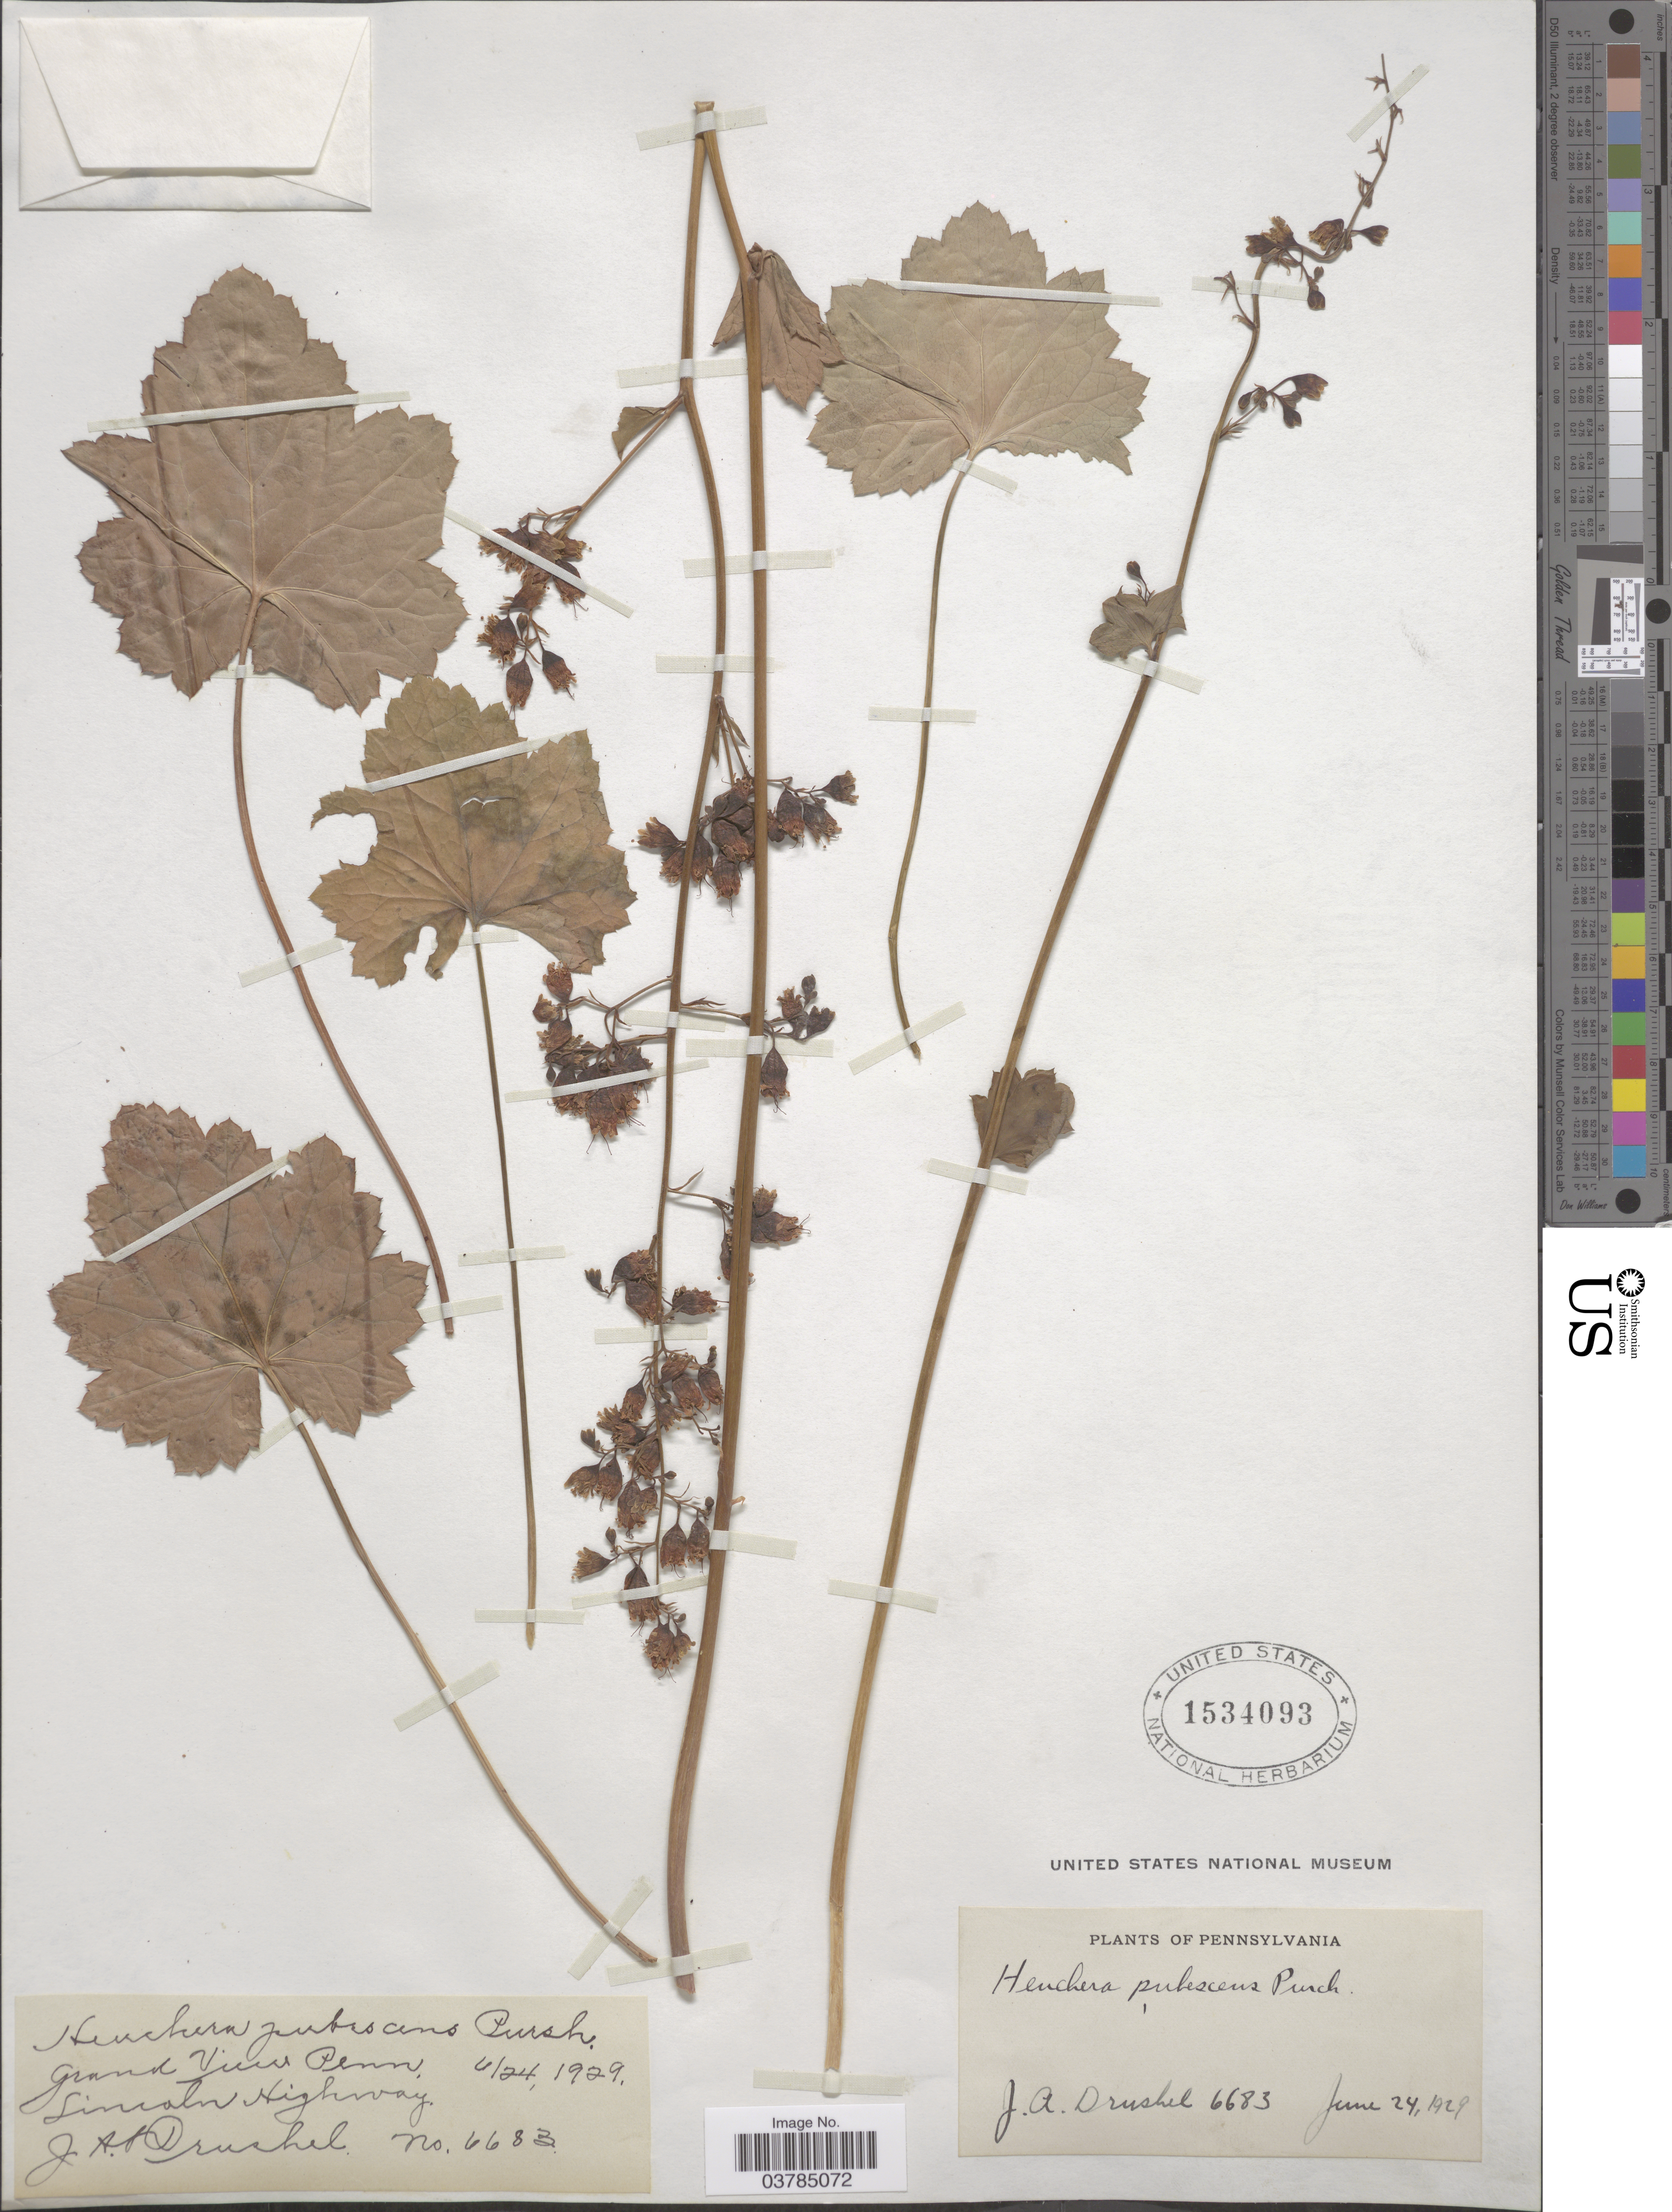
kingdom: Plantae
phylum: Tracheophyta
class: Magnoliopsida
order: Saxifragales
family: Saxifragaceae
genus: Heuchera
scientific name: Heuchera pubescens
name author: Pursh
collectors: J. A. Drushel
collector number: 668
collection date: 1929-06-24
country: United States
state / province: Pennsylvania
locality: Grand View. Lincoln Highway.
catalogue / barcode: US 1534093